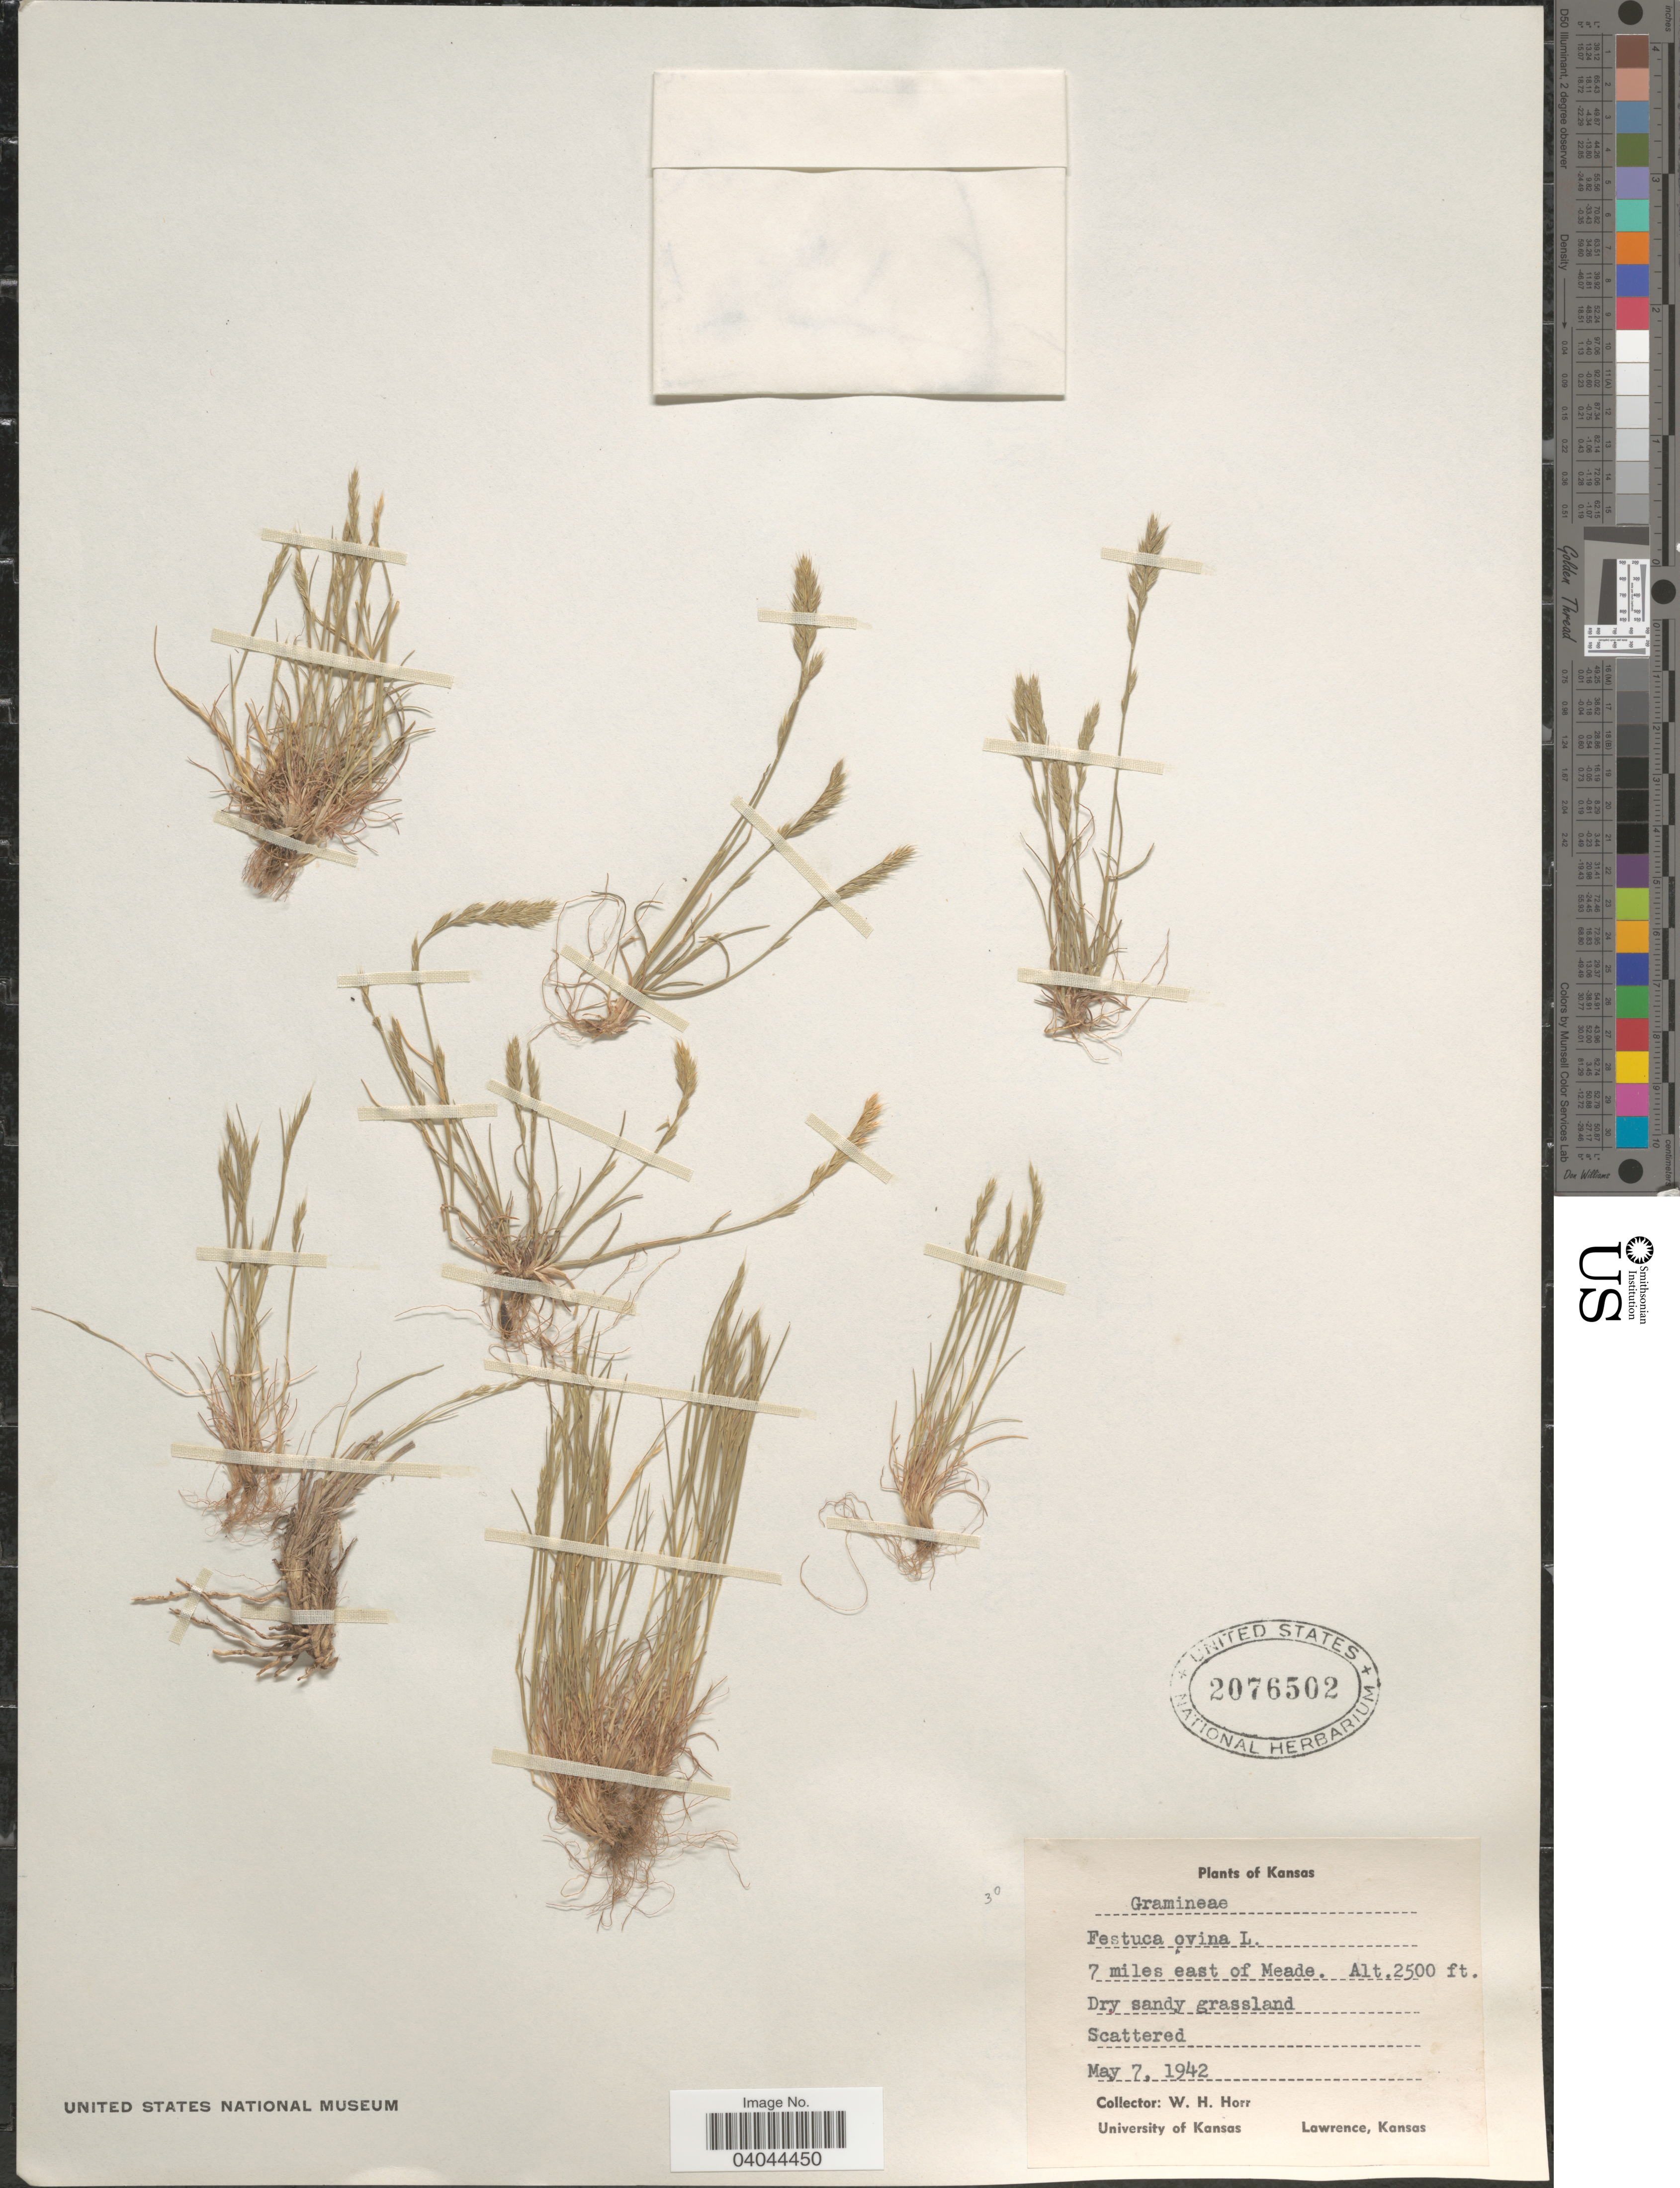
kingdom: Plantae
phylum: Tracheophyta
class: Liliopsida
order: Poales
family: Poaceae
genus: Festuca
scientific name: Festuca ovina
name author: L.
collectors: W. H. Horr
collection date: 1942-05-07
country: United States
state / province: Kansas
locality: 7 miles east of Meade. Dry sandy grassland.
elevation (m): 762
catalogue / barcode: US 2076502